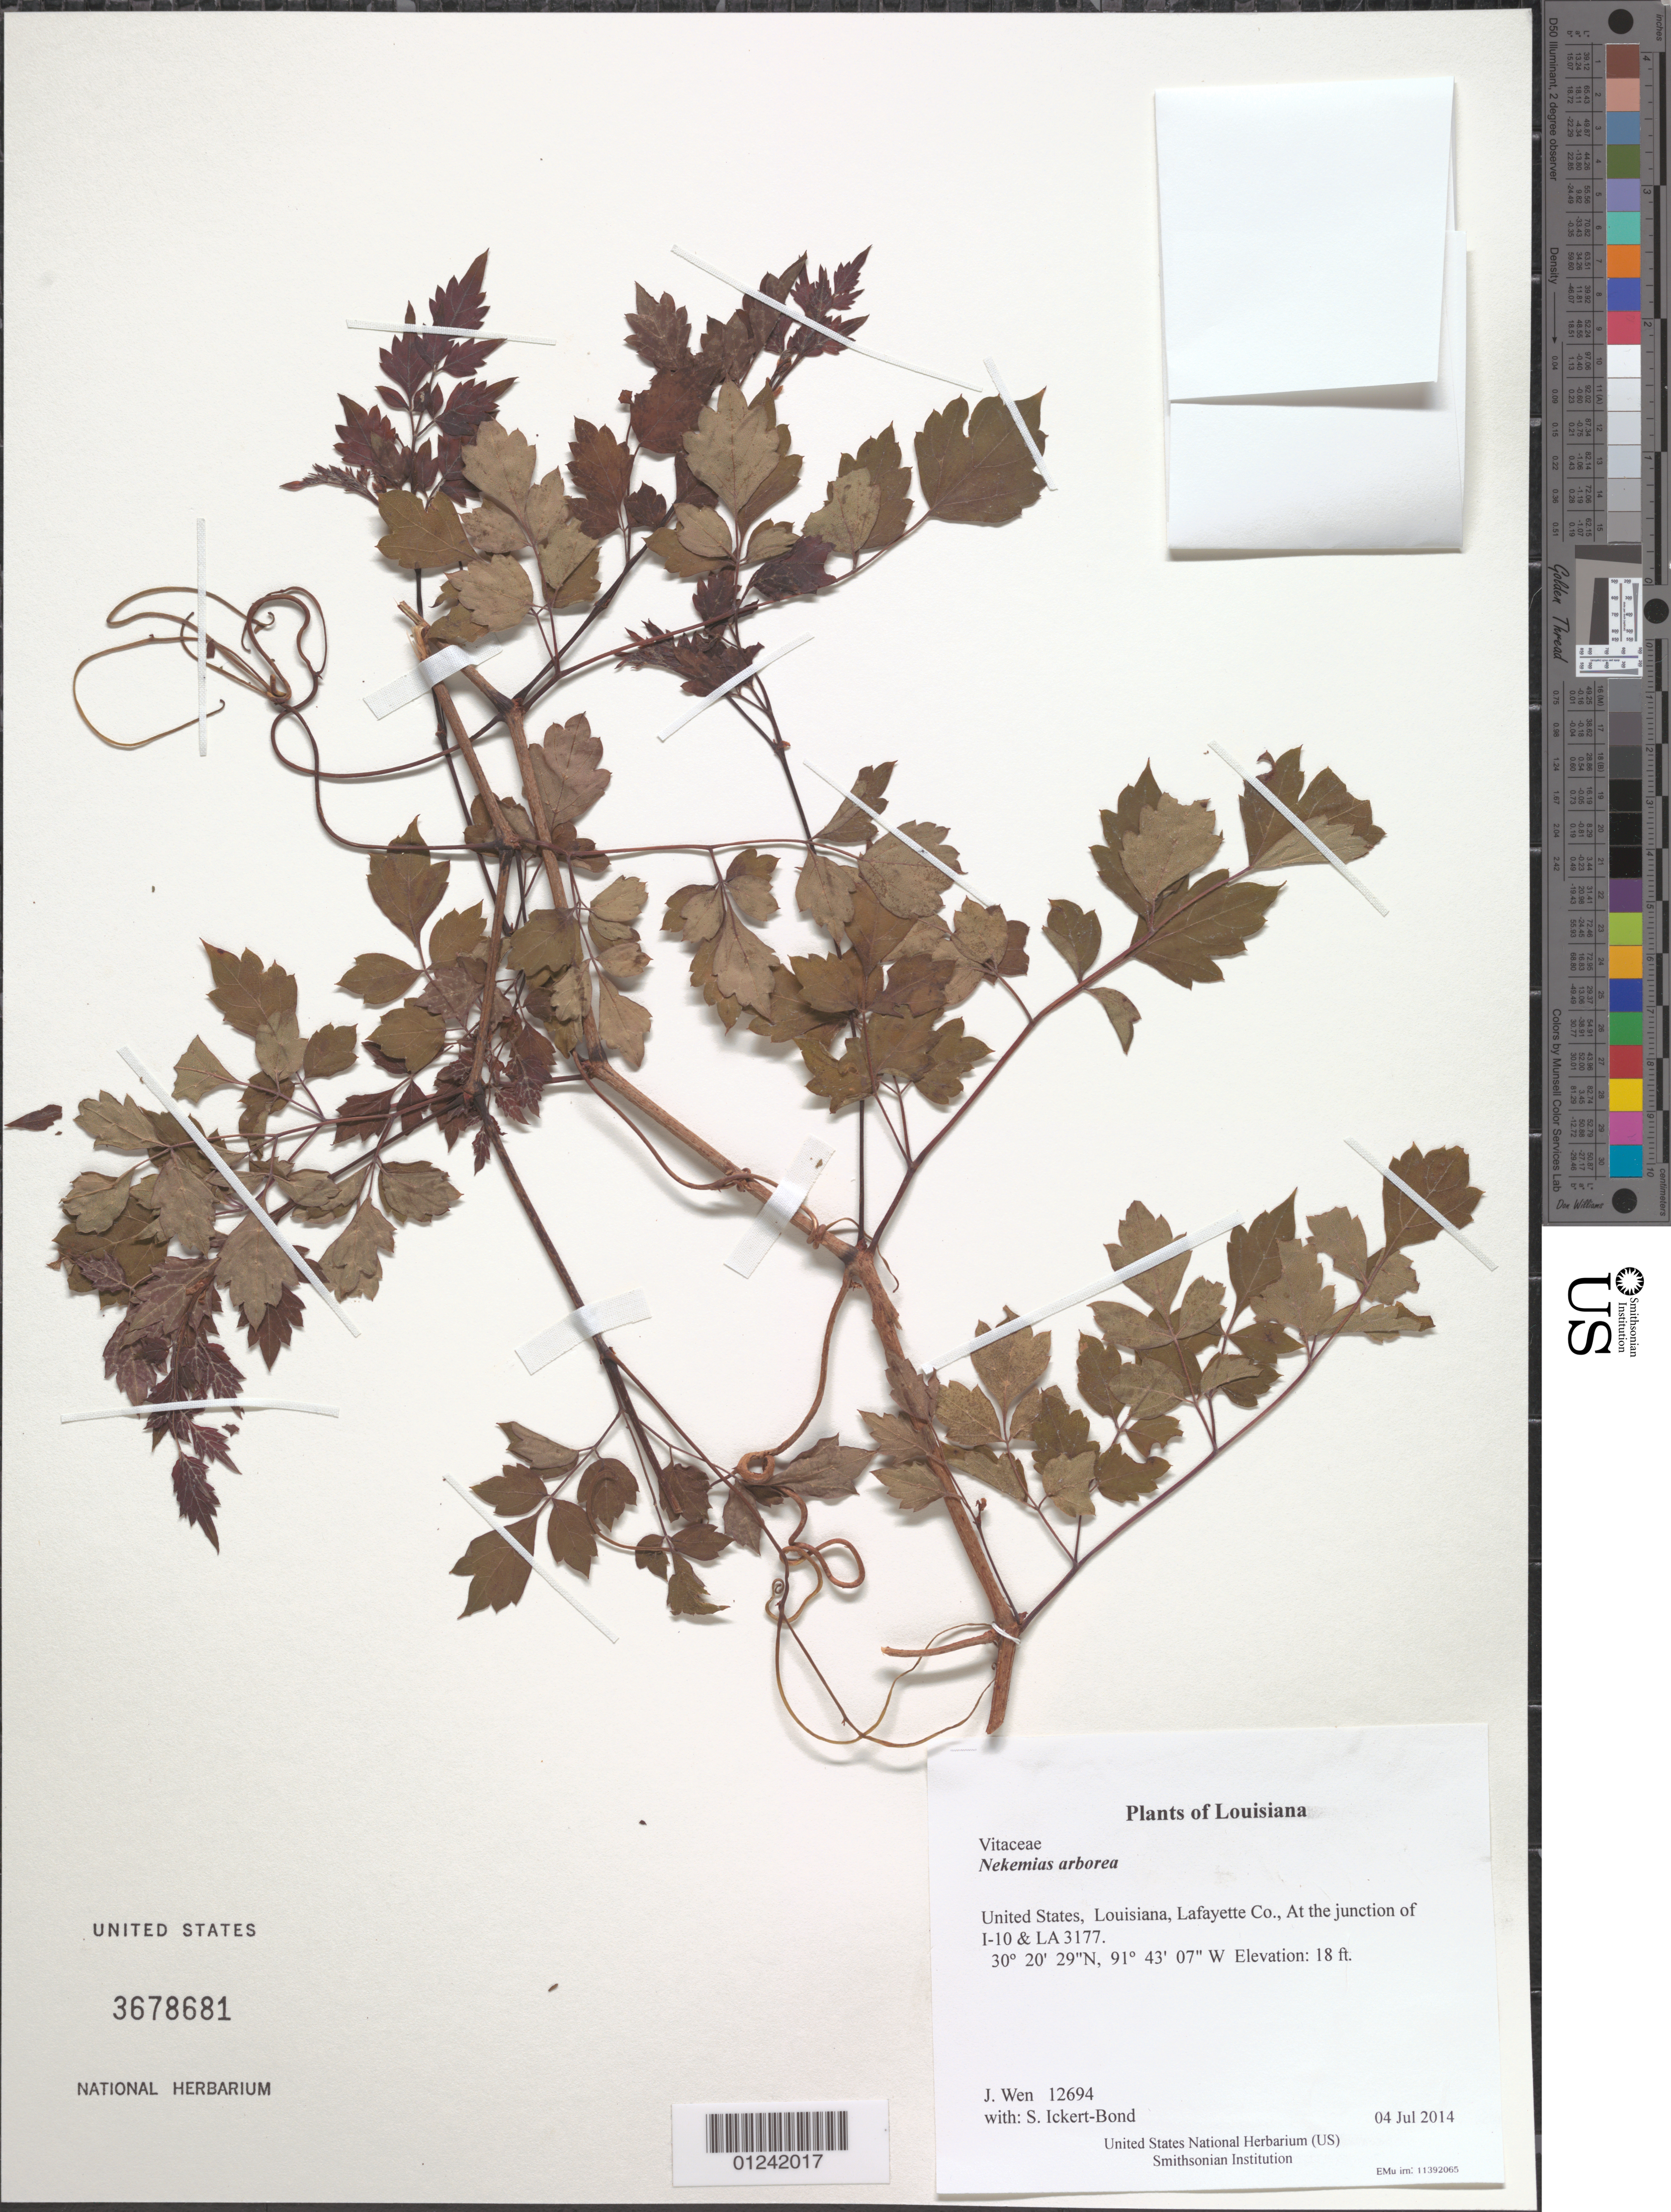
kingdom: Plantae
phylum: Tracheophyta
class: Magnoliopsida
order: Vitales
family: Vitaceae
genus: Nekemias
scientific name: Nekemias arborea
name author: (L.) J. Wen & Boggan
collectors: J. Wen & S. Ickert-Bond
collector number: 12694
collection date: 2014-07-04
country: United States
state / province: Louisiana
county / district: Lafayette Co.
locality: At the junction of I-10 & LA 3177.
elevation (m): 5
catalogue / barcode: US 3678681